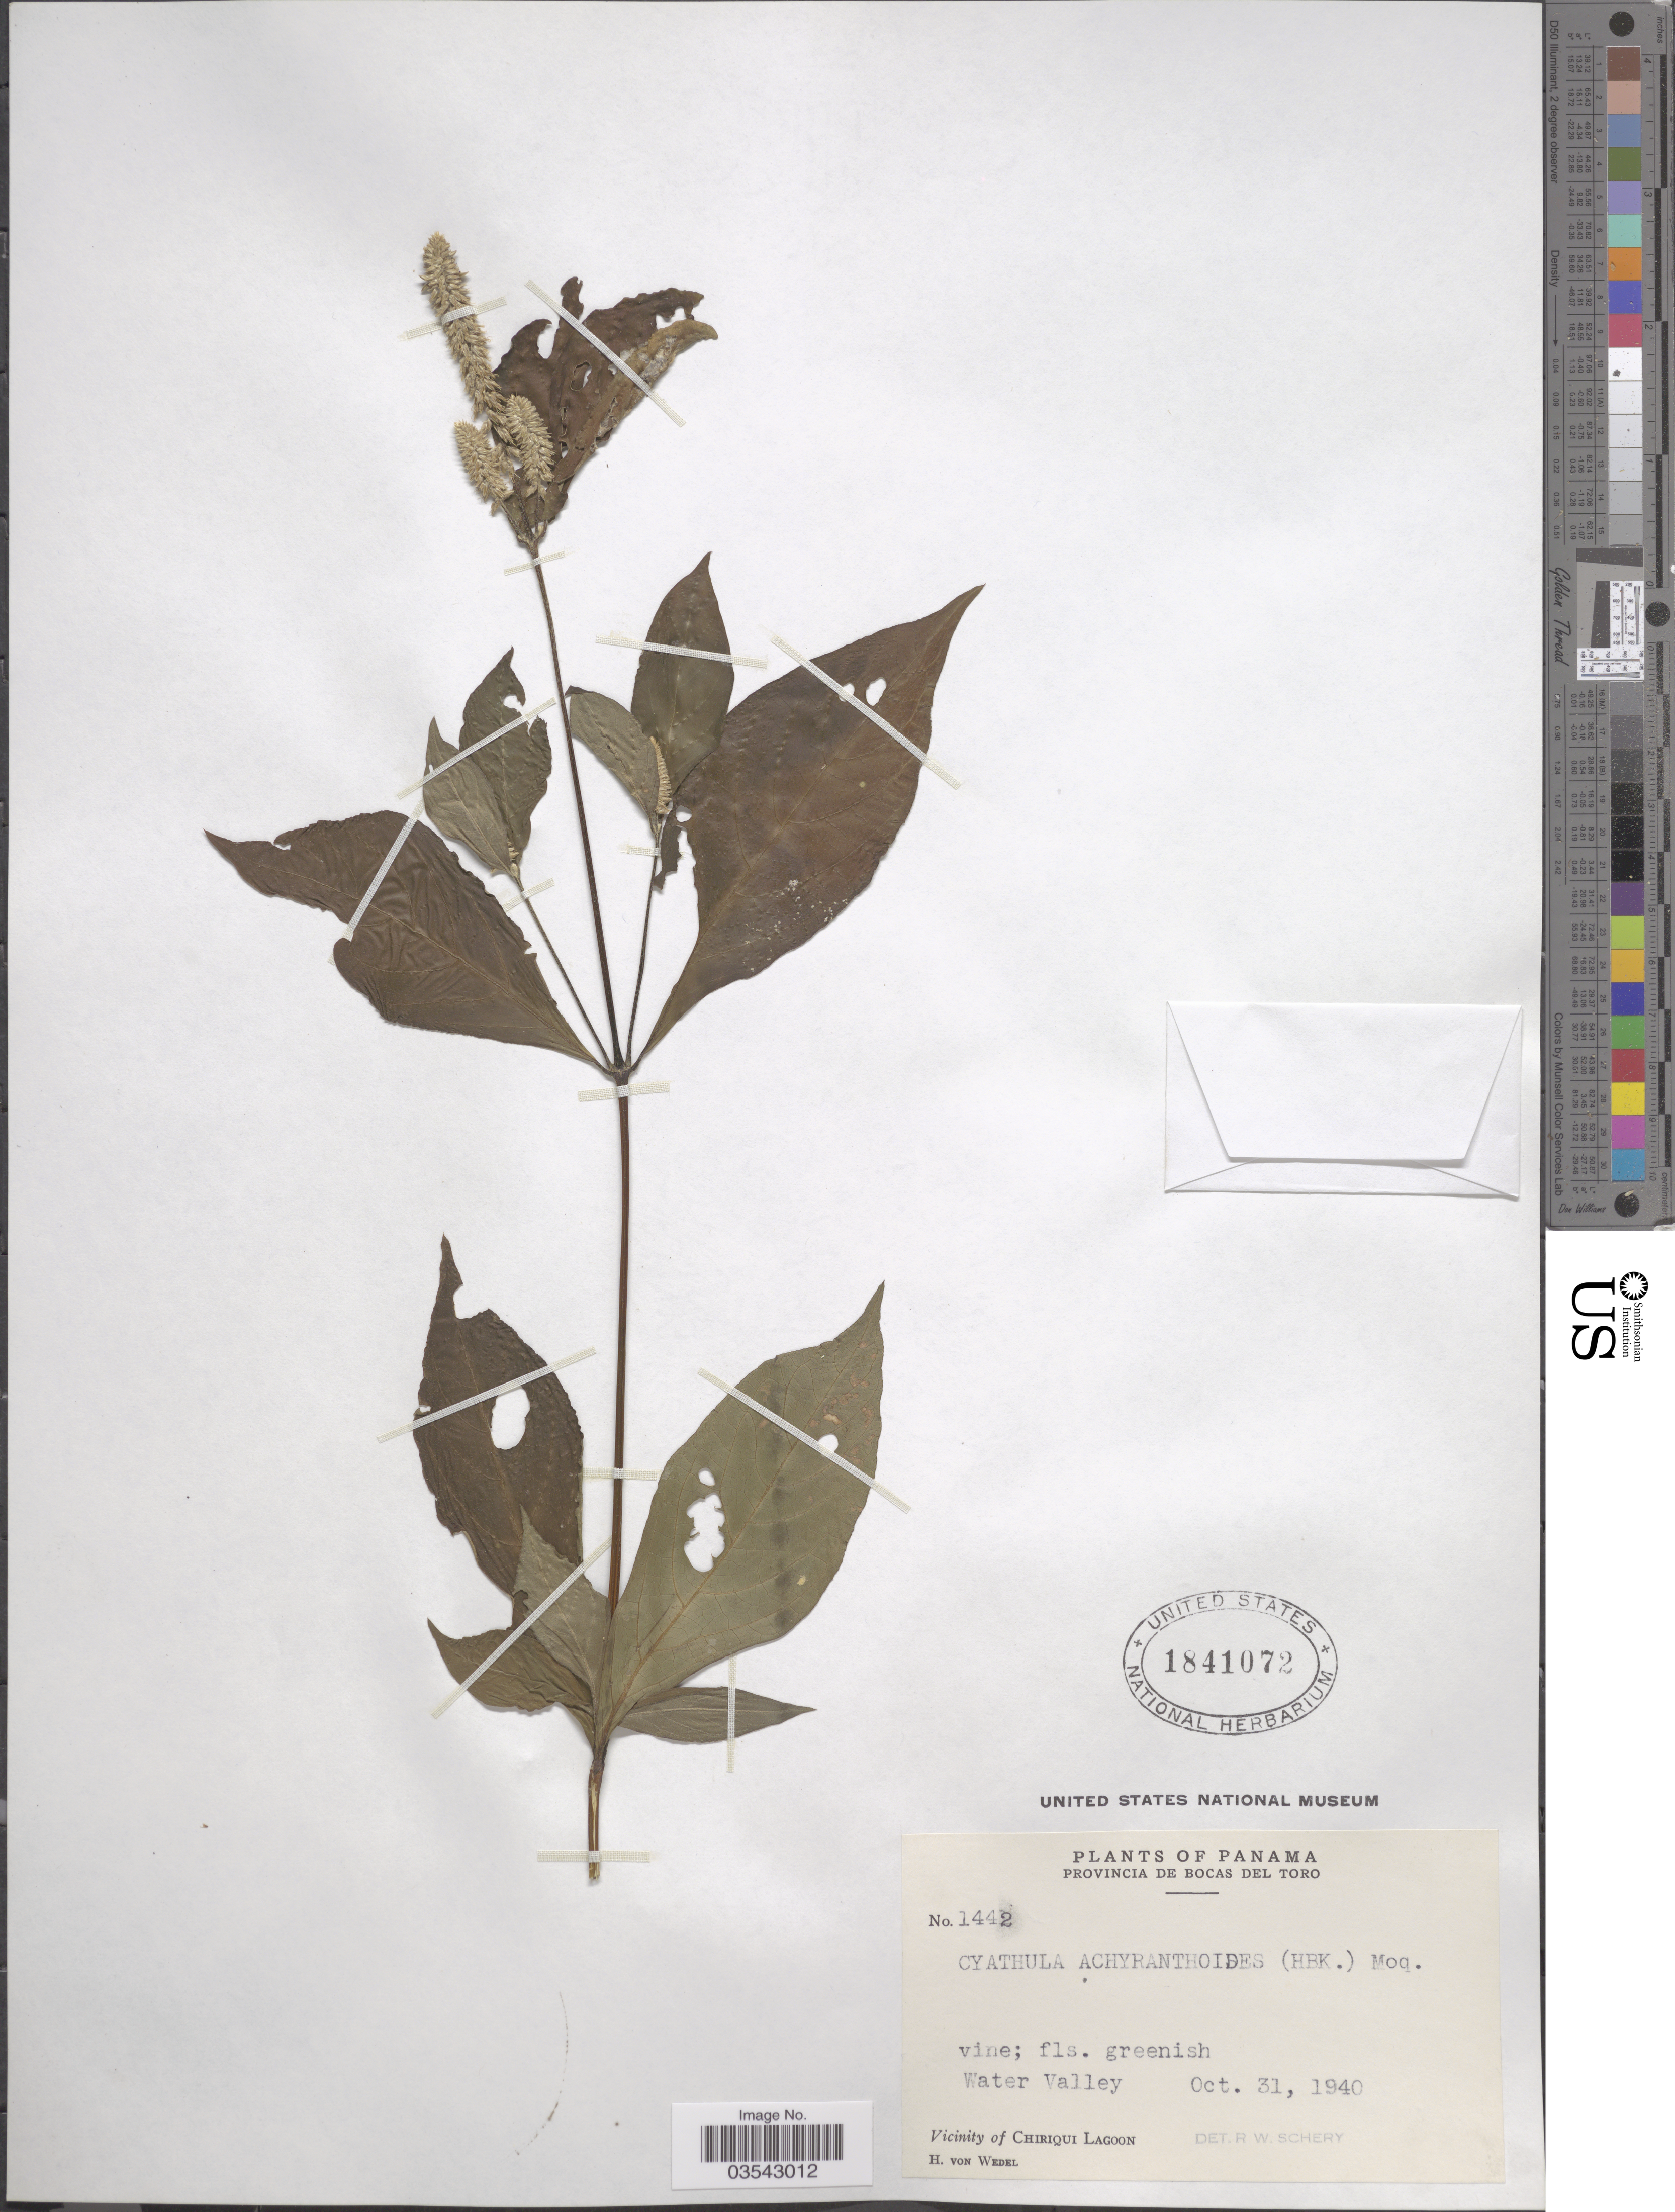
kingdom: Plantae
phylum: Tracheophyta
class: Magnoliopsida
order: Caryophyllales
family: Amaranthaceae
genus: Cyathula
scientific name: Cyathula achyranthoides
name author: (Kunth) Moq.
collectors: H. von Wedel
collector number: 1442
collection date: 1940-10-31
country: Panama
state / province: Bocas del Toro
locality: Water Valley. Vicinity of Chiriqui Lagoon.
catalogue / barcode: US 1841072